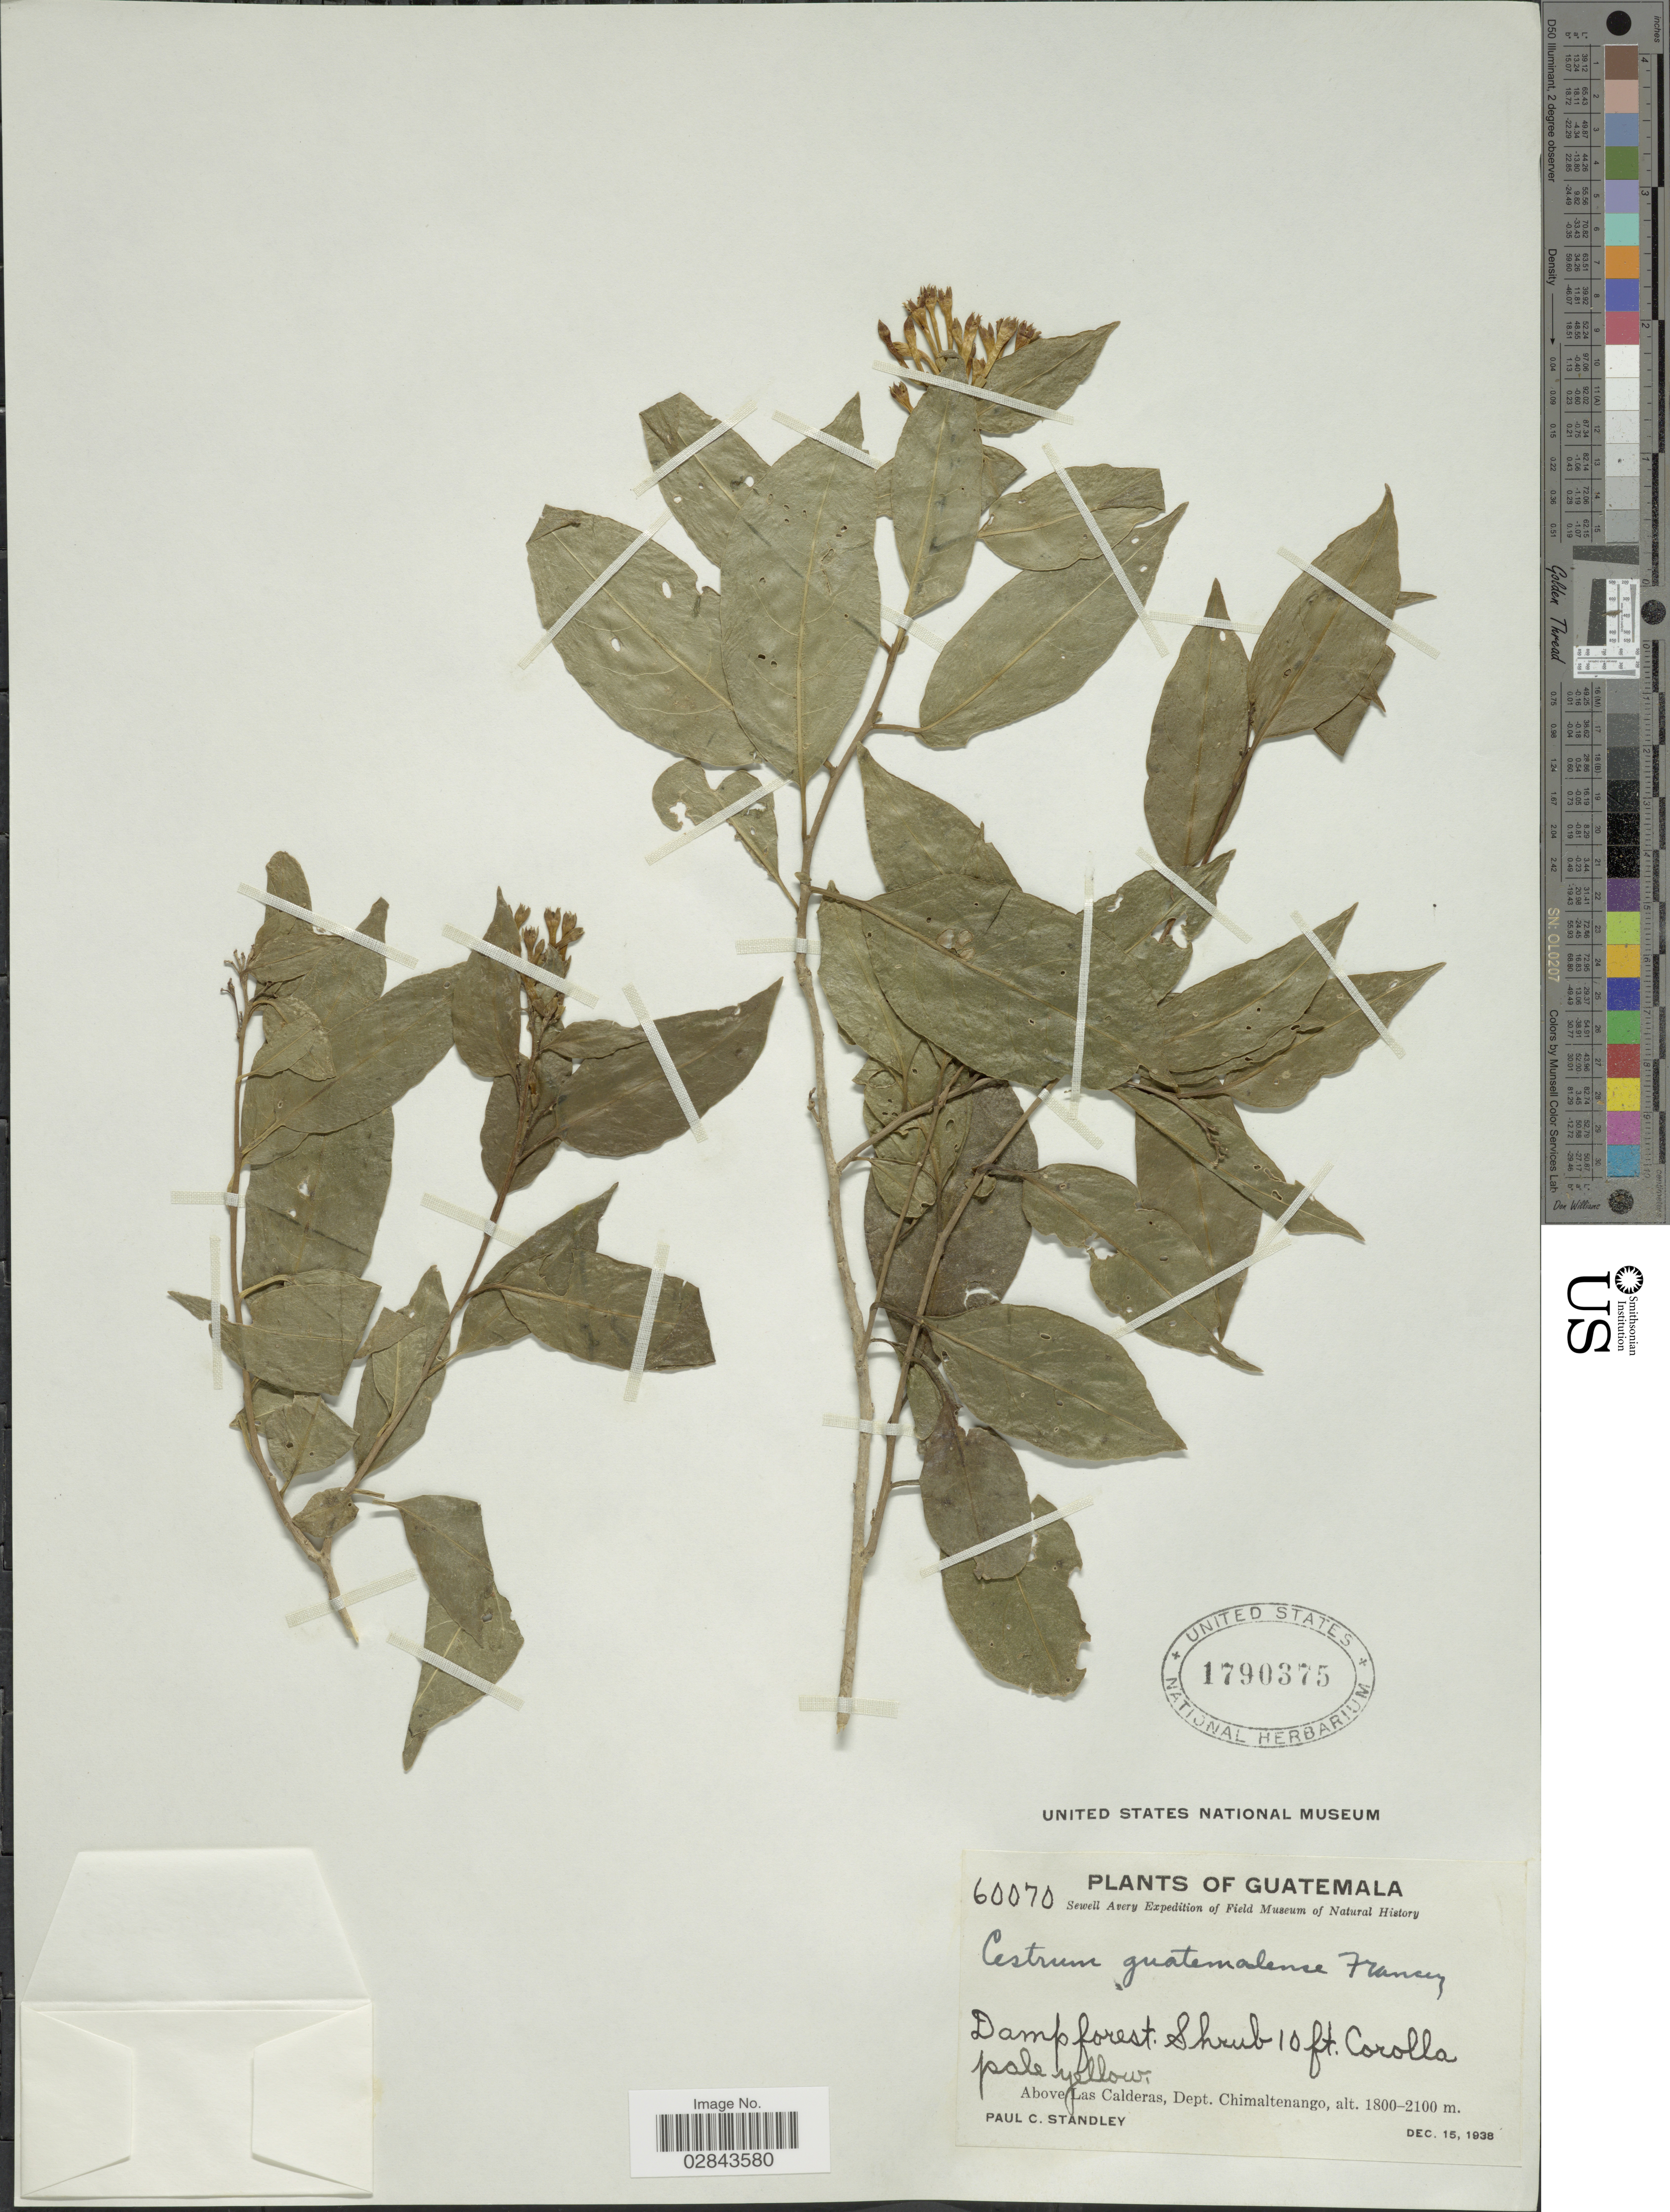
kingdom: Plantae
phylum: Tracheophyta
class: Magnoliopsida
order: Solanales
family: Solanaceae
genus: Cestrum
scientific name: Cestrum guatemalense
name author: Francey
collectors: P. C. Standley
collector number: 60070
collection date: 1938-12-15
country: Guatemala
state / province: Chimaltenango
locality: Above Las Calderas, Dept. Chimaltenango.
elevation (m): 1800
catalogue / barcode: US 1790375